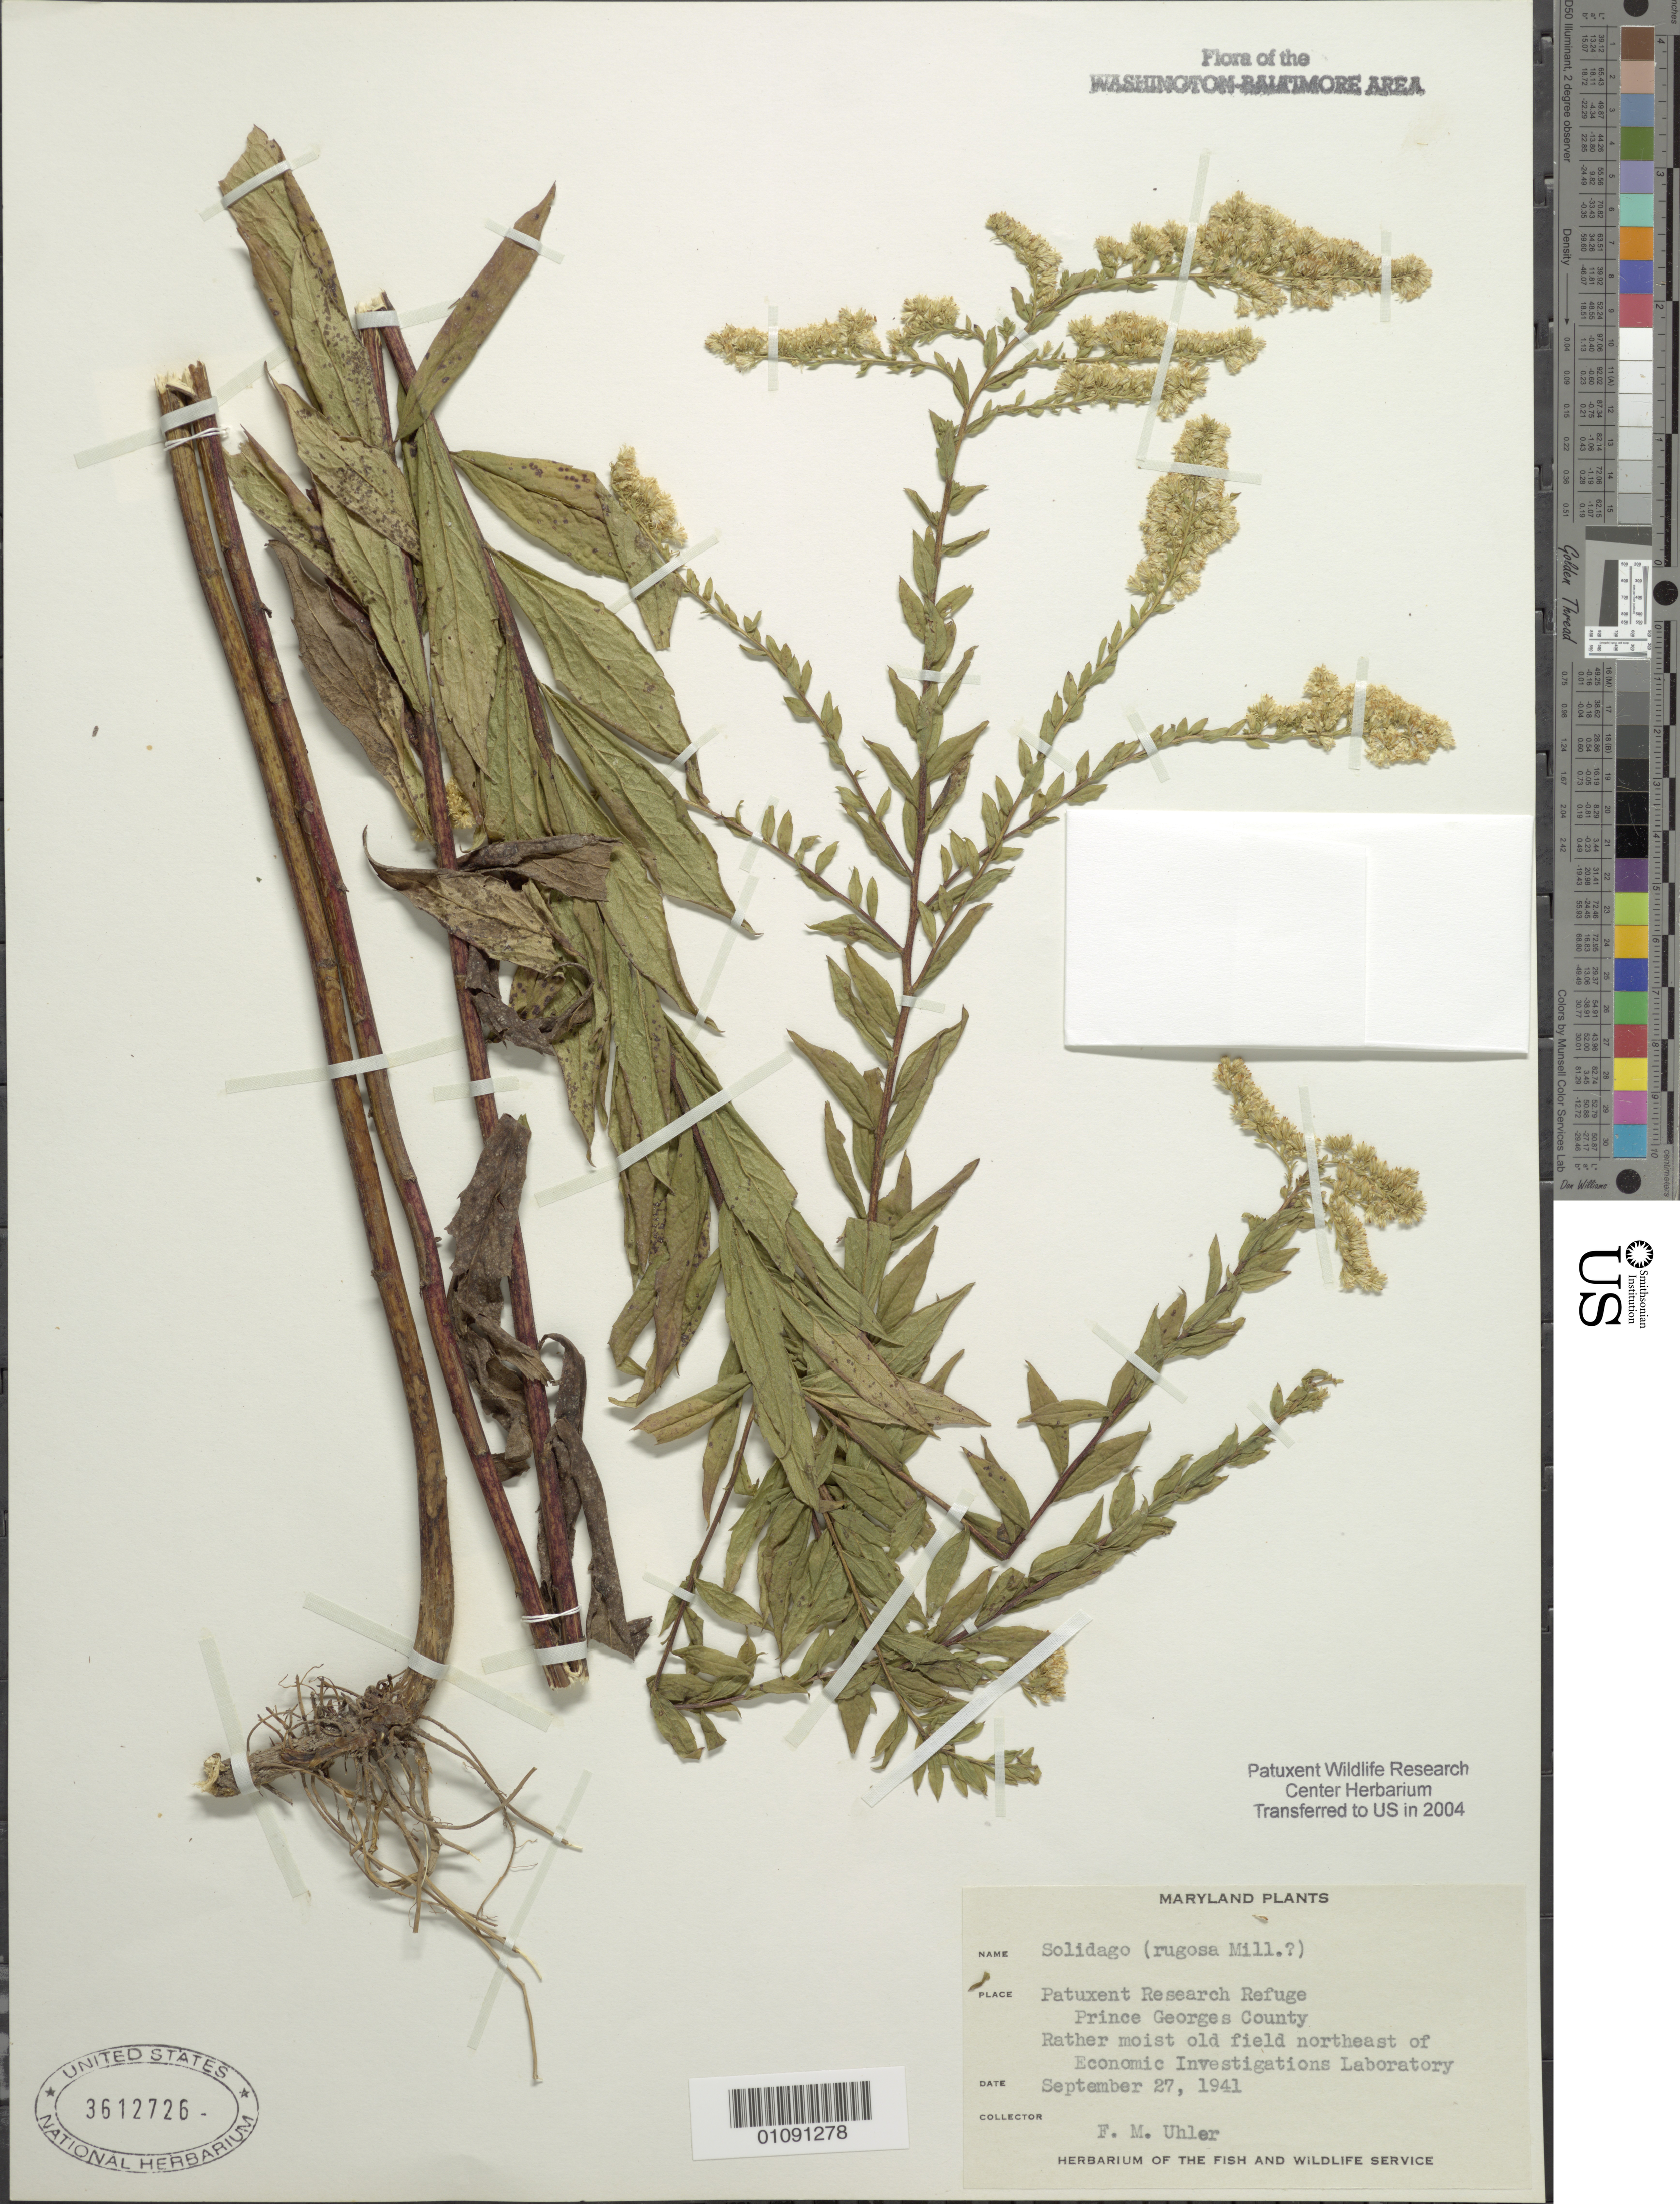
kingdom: Plantae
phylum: Tracheophyta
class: Magnoliopsida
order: Asterales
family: Asteraceae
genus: Solidago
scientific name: Solidago sp.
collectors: F. M. Uhler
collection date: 1941-09-27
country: United States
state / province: Maryland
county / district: Prince George's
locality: Patuxent Wildlife Refuge. N.E. of Economic Investigations Laboratory.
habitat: Rather moist old field.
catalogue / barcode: US 3612726